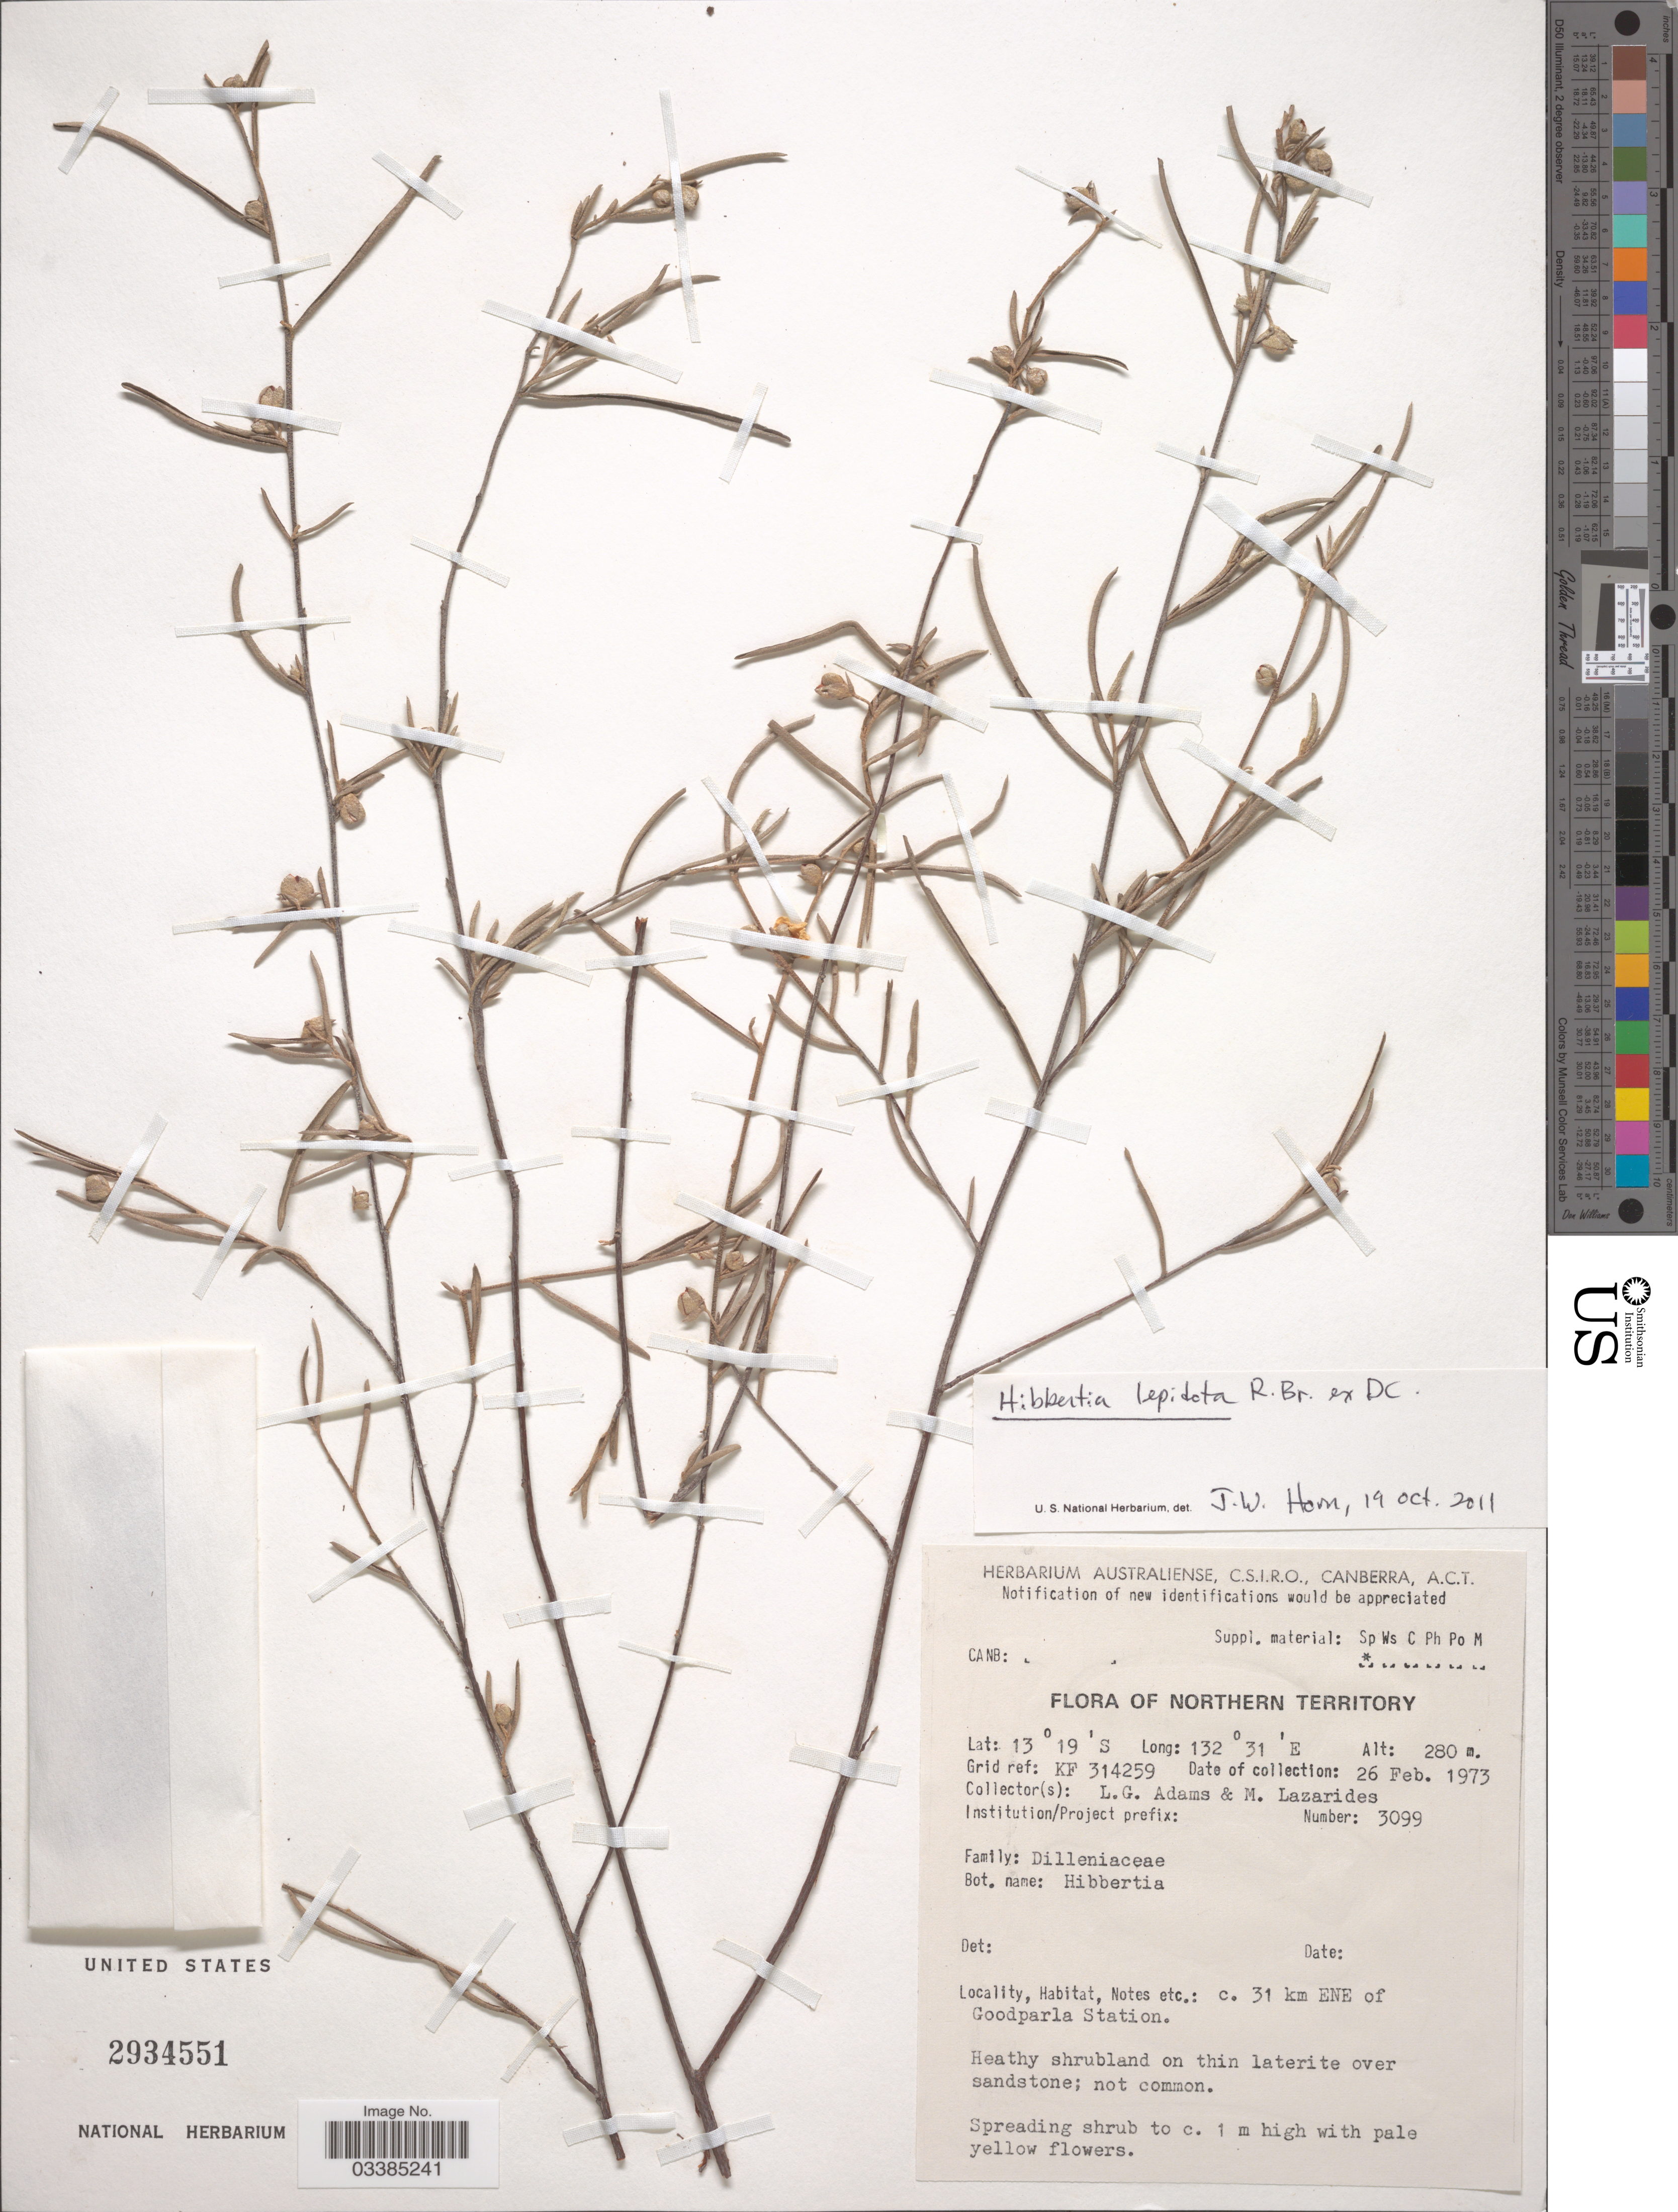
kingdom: Plantae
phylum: Tracheophyta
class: Magnoliopsida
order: Dilleniales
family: Dilleniaceae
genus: Hibbertia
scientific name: Hibbertia sp.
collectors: L. G. Adams & M. Lazarides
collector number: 3099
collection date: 1973-02-26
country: Australia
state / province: Northern Territory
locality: Grid ref. KF 314259. C. 31 km ENE of Goodparla Station.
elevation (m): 280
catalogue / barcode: US 2934551